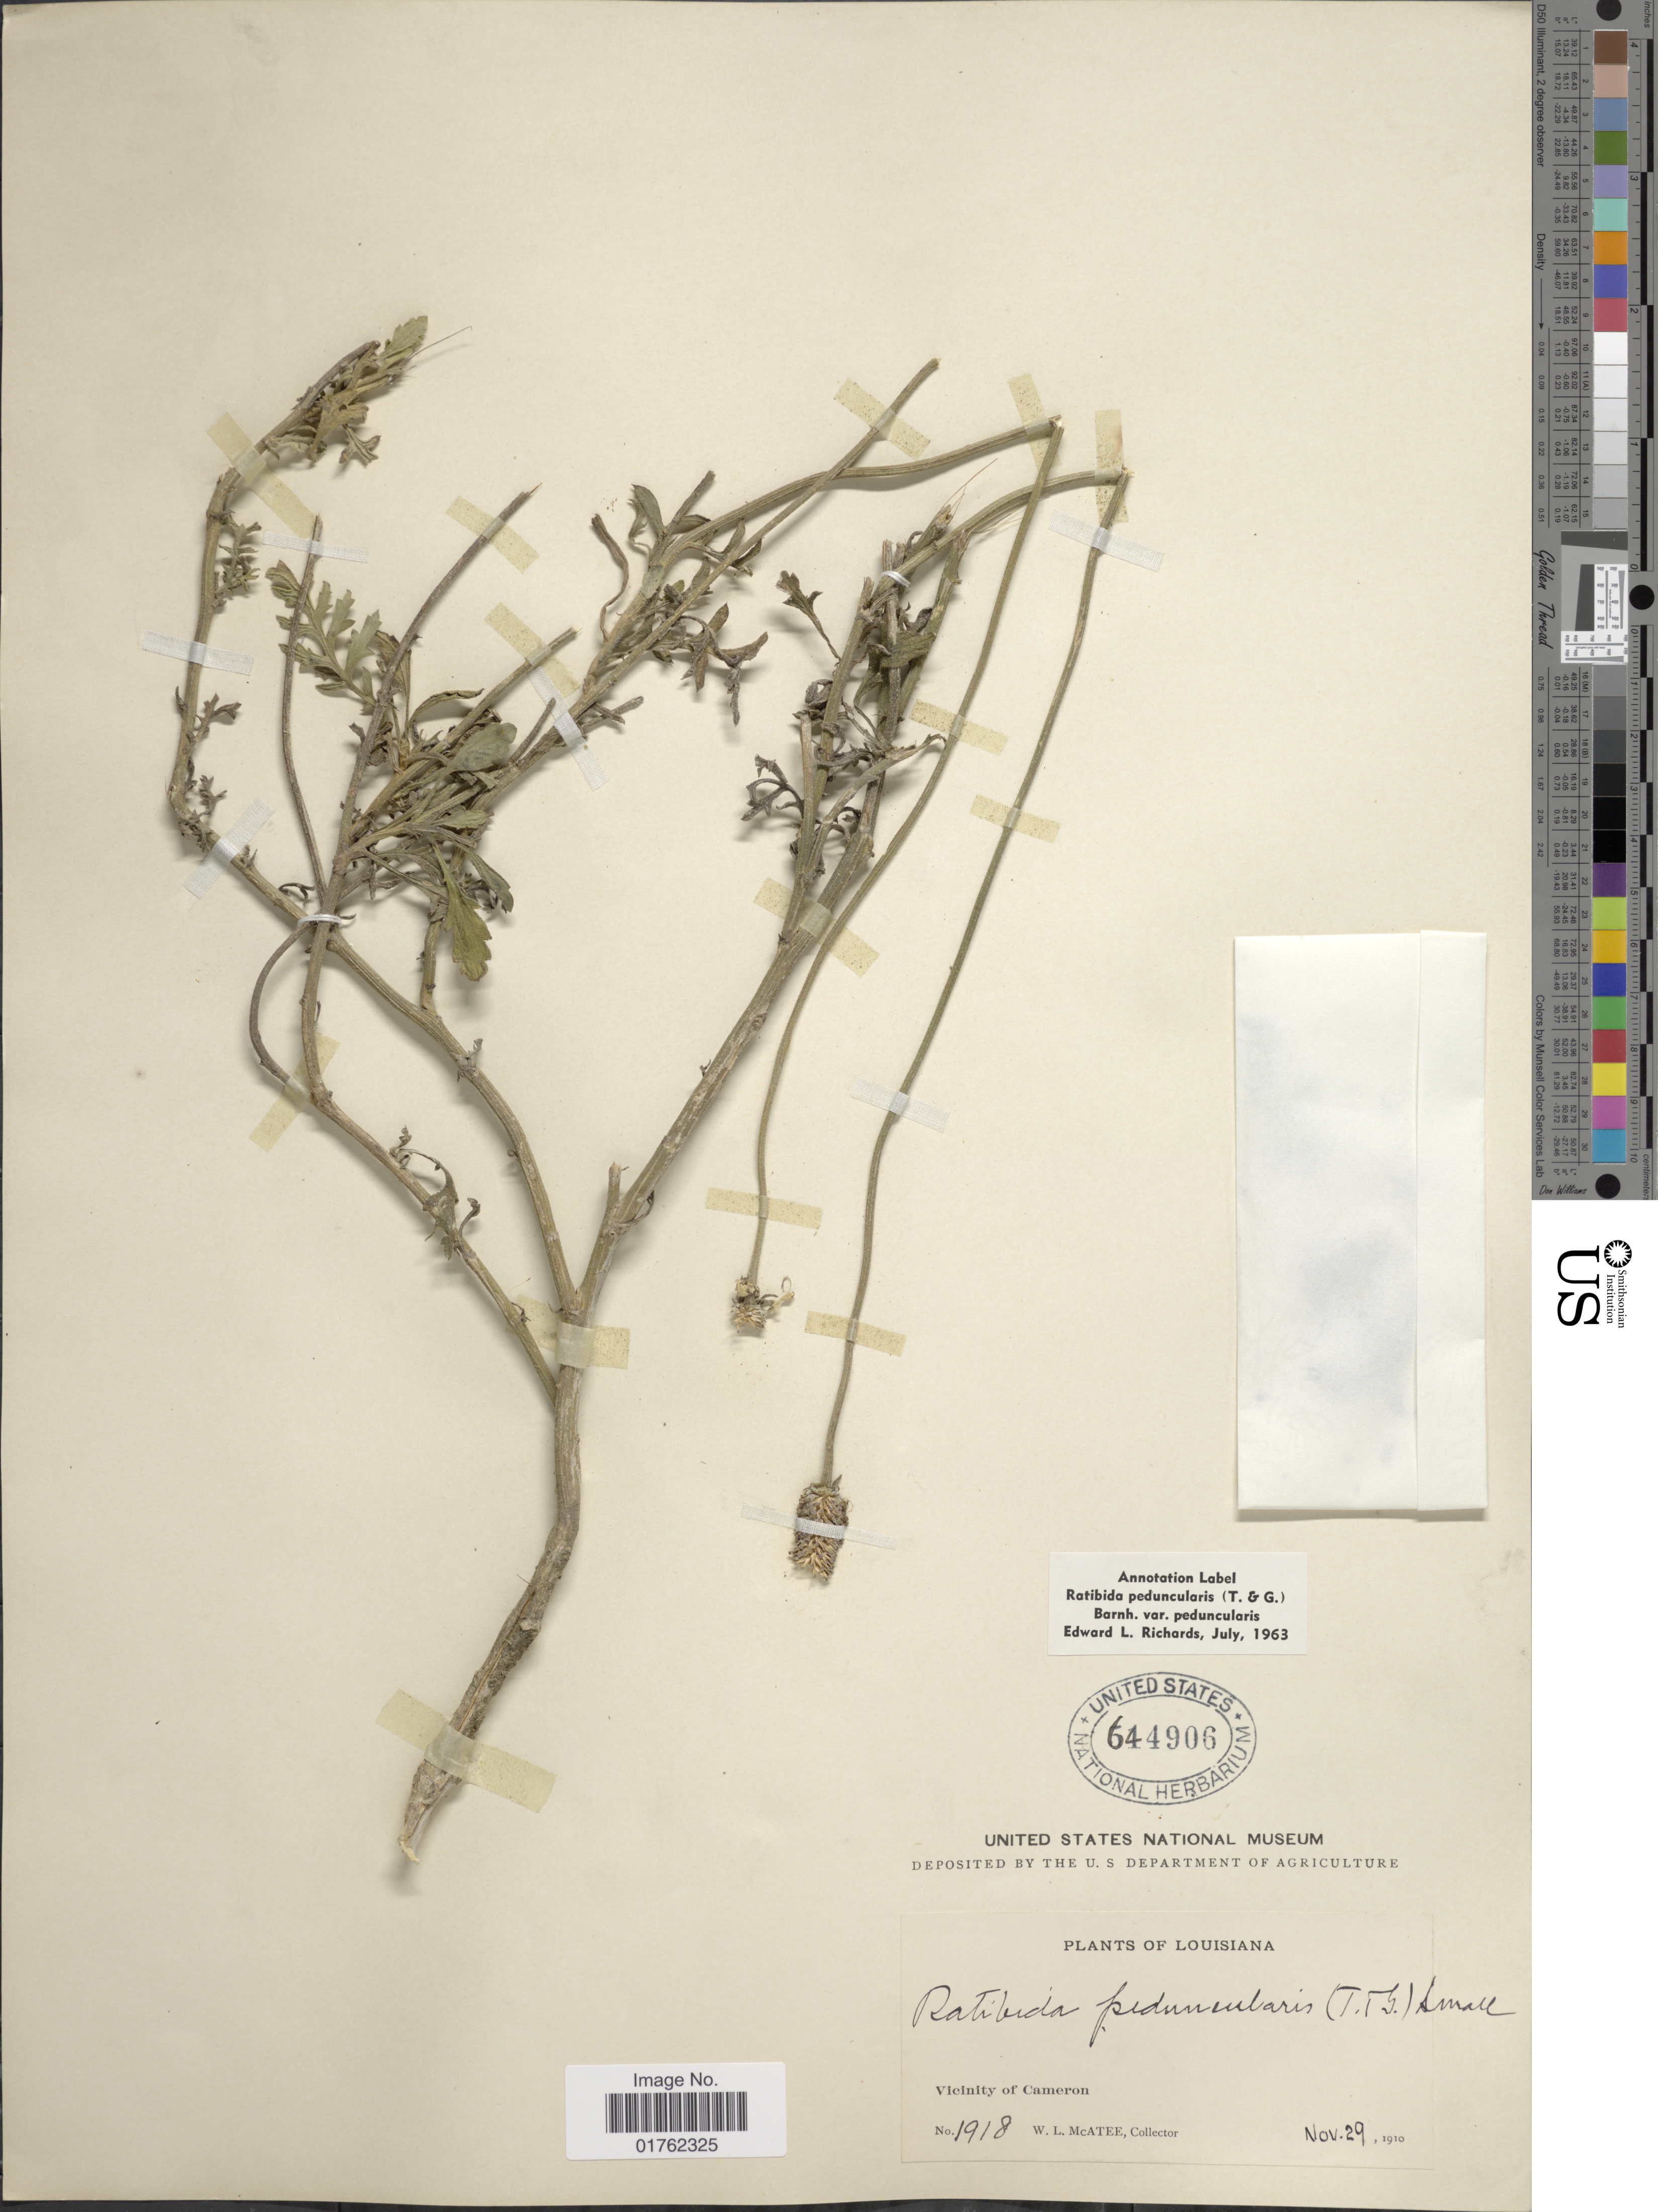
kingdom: Plantae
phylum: Tracheophyta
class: Magnoliopsida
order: Asterales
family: Asteraceae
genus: Ratibida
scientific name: Ratibida peduncularis var. picta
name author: (A. Gray)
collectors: W. McAtee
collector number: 1918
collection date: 1910-11-29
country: United States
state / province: Louisiana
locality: Vicinity of Cameron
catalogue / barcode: US 644906